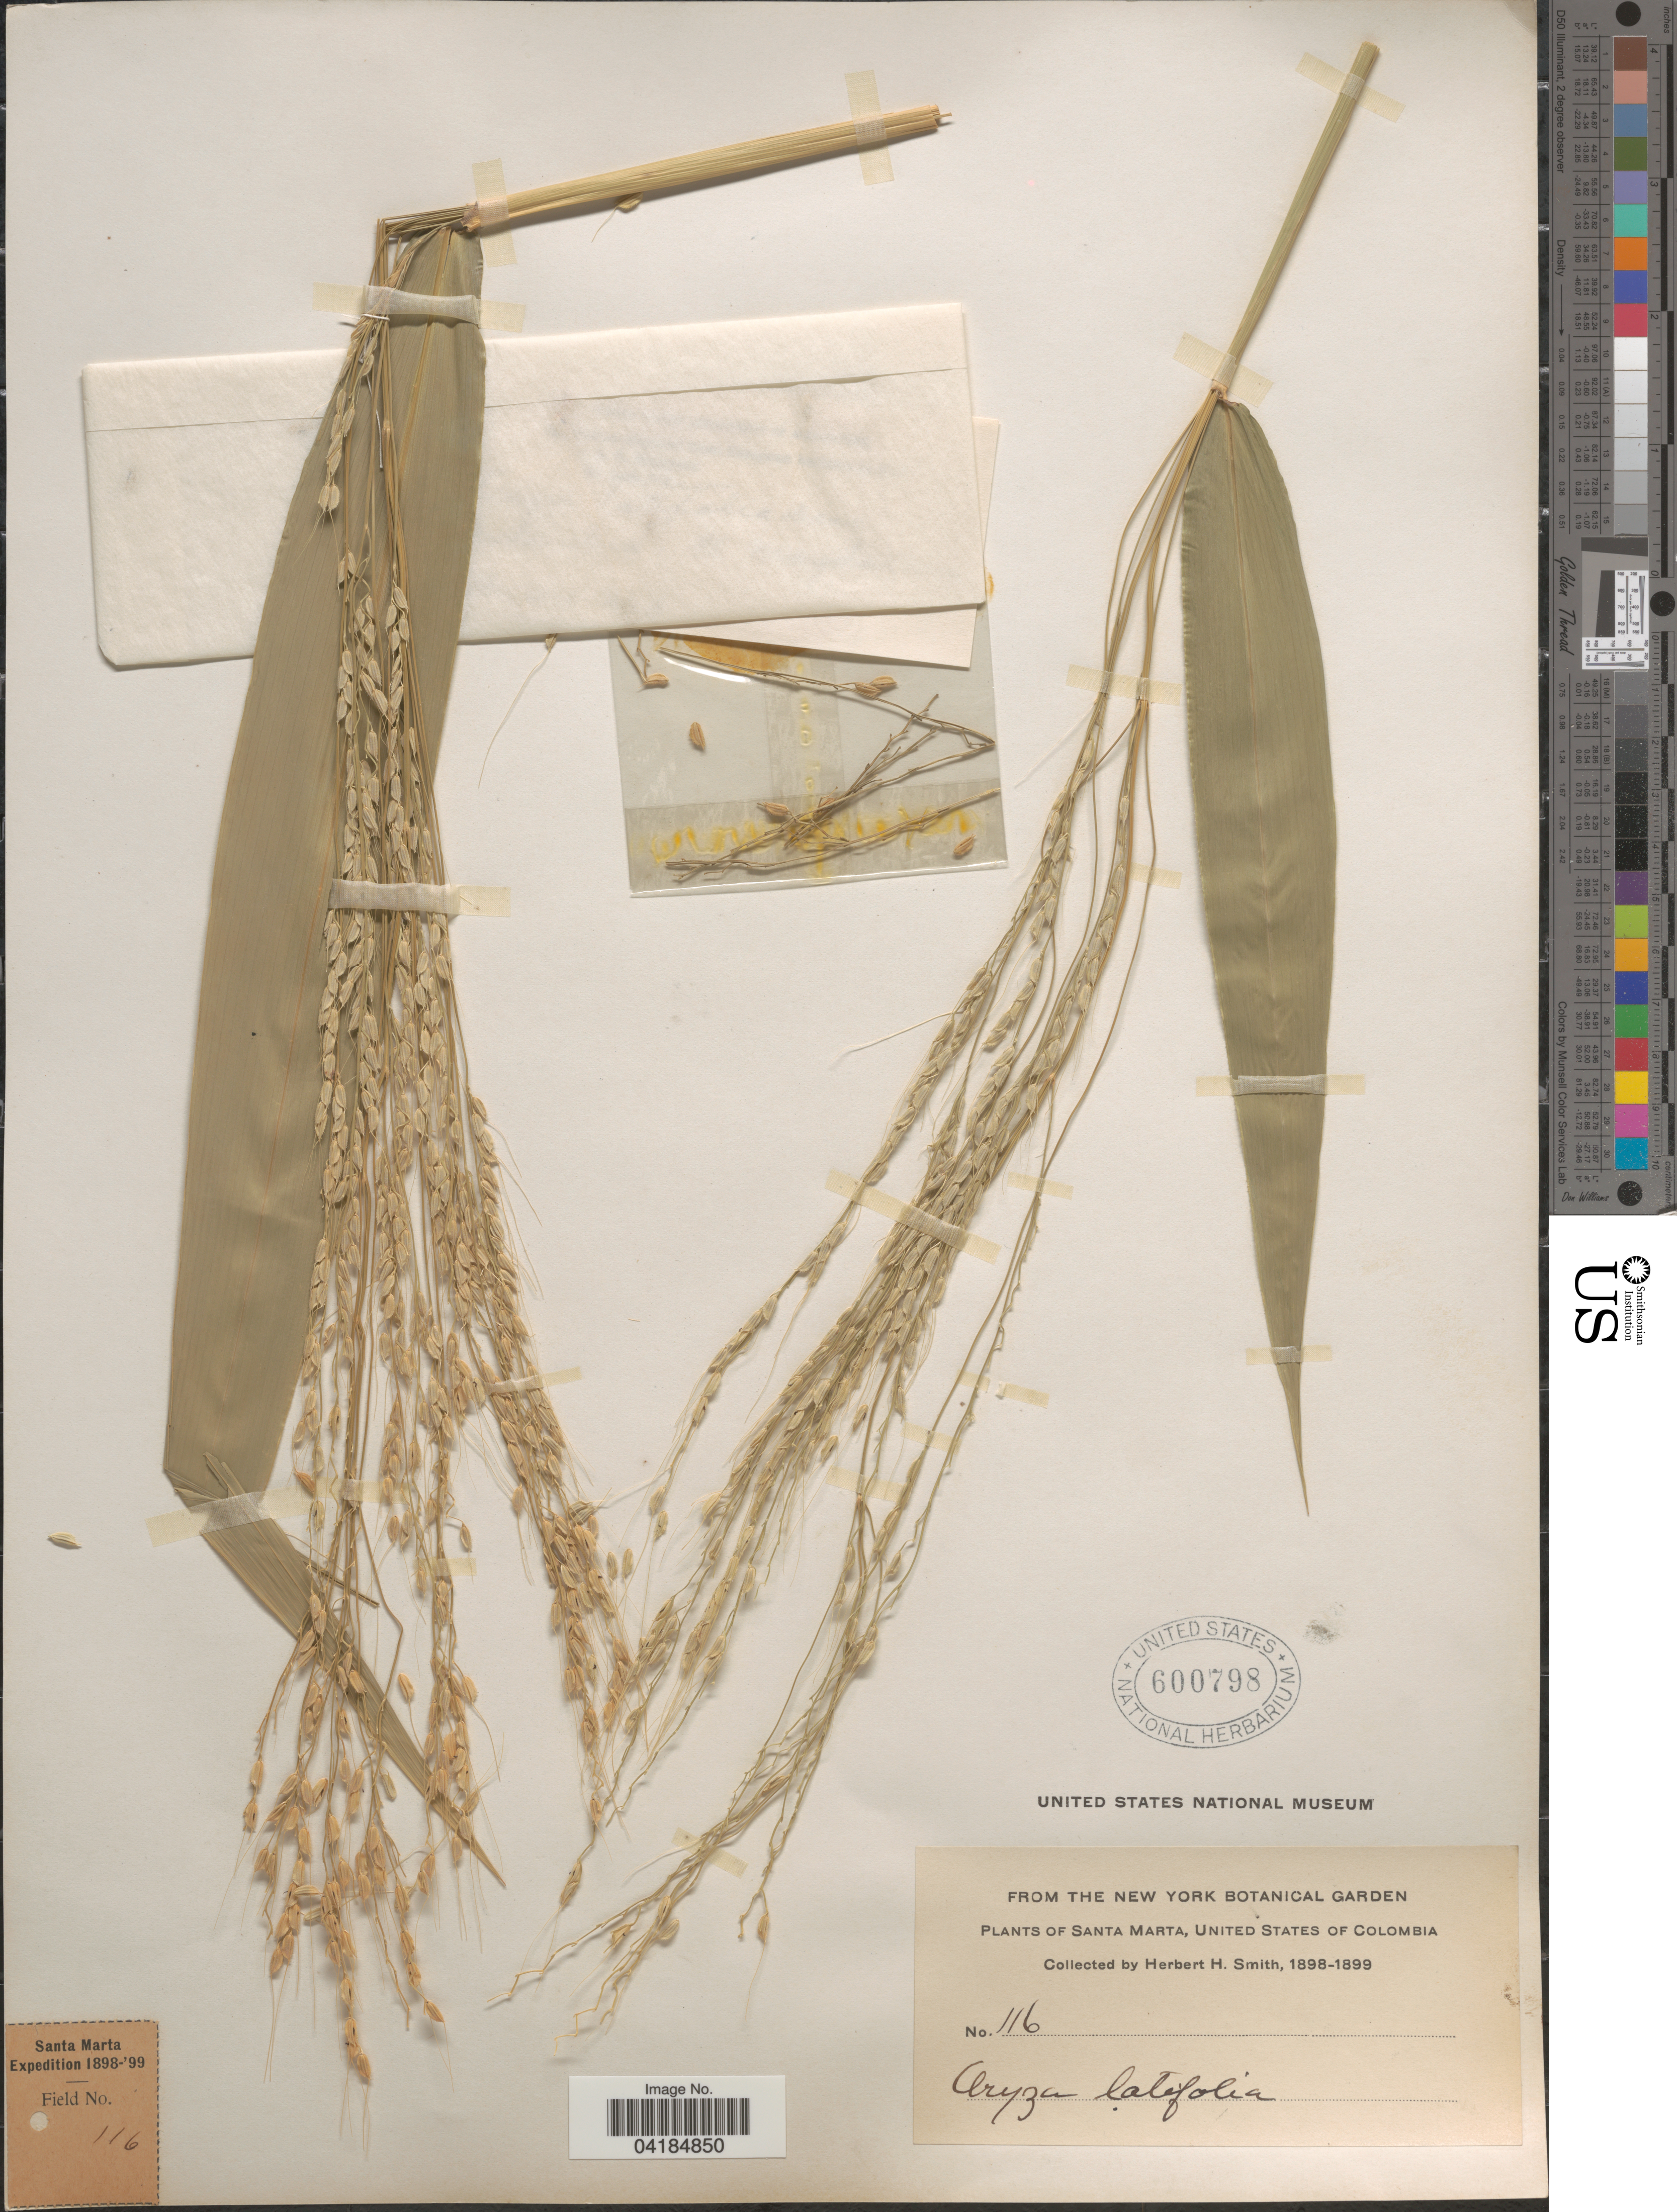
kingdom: Plantae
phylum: Tracheophyta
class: Liliopsida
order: Poales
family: Poaceae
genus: Oryza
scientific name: Oryza latifolia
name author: Desv.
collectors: Herbert H. Smith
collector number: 116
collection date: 1898/1899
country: Colombia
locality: Santa Marta Expedition 1898-'99. Santa Marta.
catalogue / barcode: US 600798